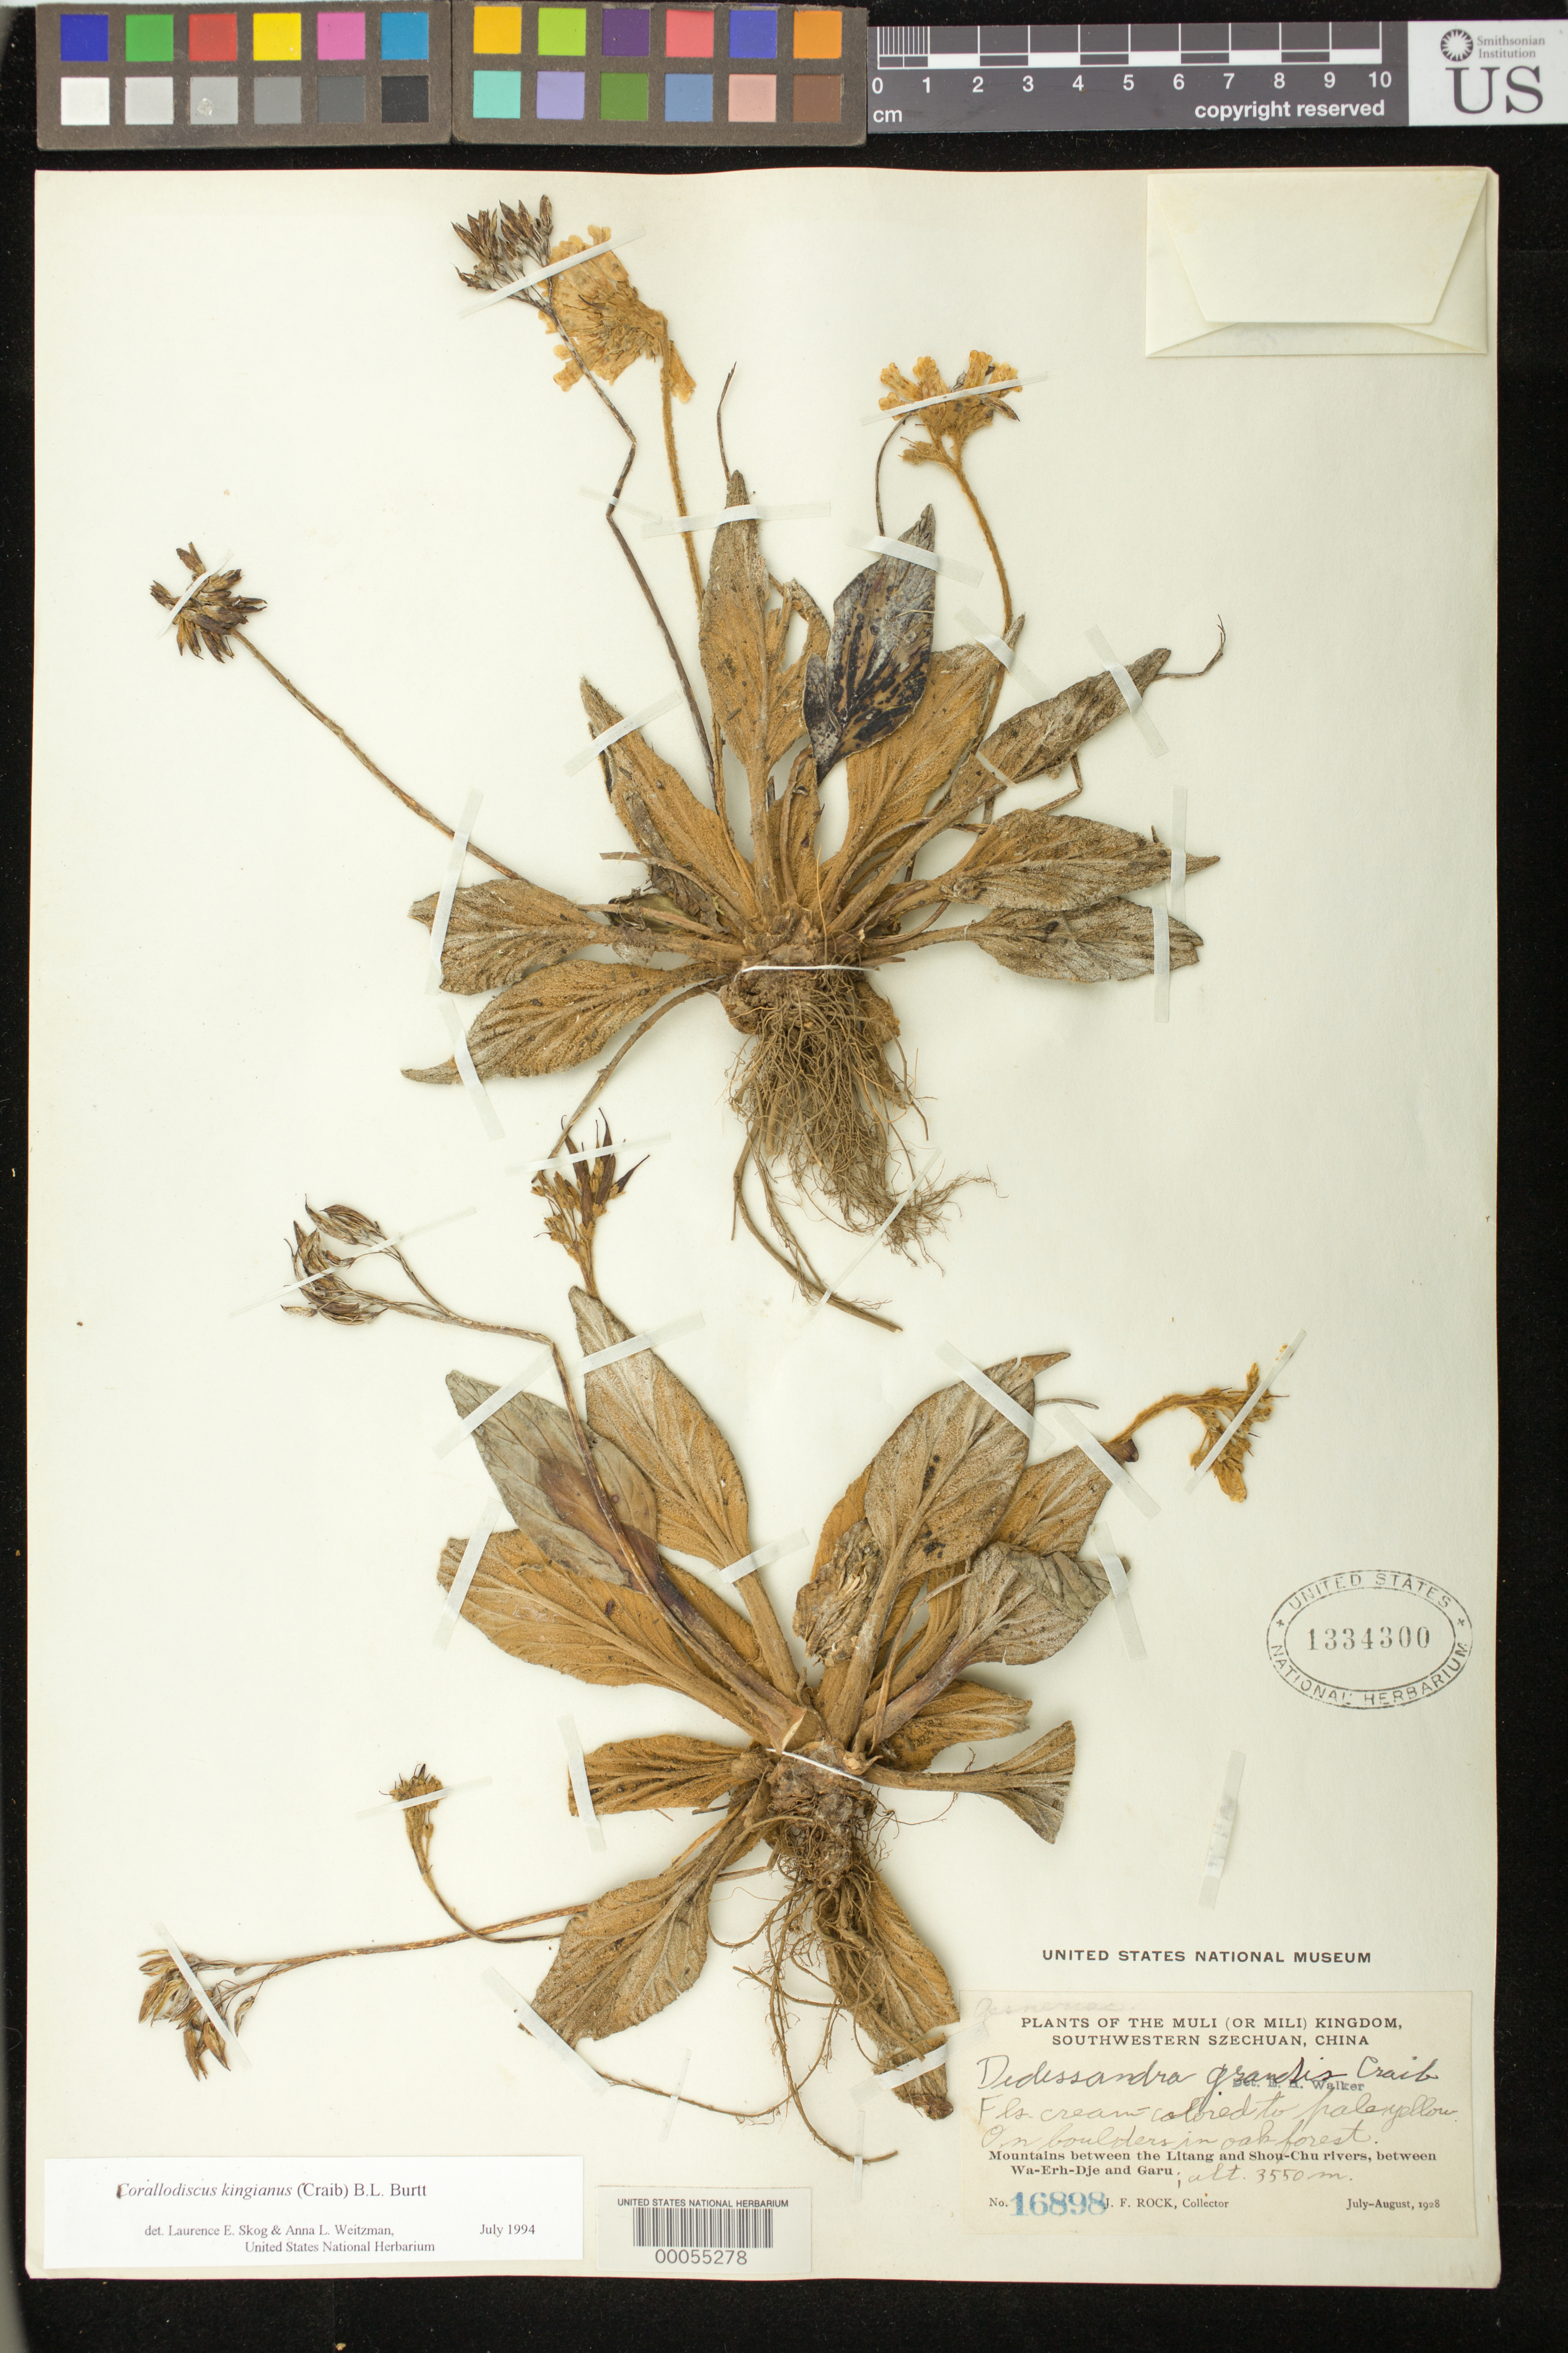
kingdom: Plantae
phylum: Tracheophyta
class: Magnoliopsida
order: Lamiales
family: Gesneriaceae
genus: Corallodiscus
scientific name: Corallodiscus kingianus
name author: (Craib) B.L. Burtt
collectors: J. F. Rock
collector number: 16898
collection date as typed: Jul-Aug 1928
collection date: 1928-07/1928-08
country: China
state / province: Sichuan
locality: Mountains between the litang and shou-chu rivers, between wa-erh-dje and garu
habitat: On boulders in oak forest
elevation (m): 3550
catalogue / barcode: US 1334300